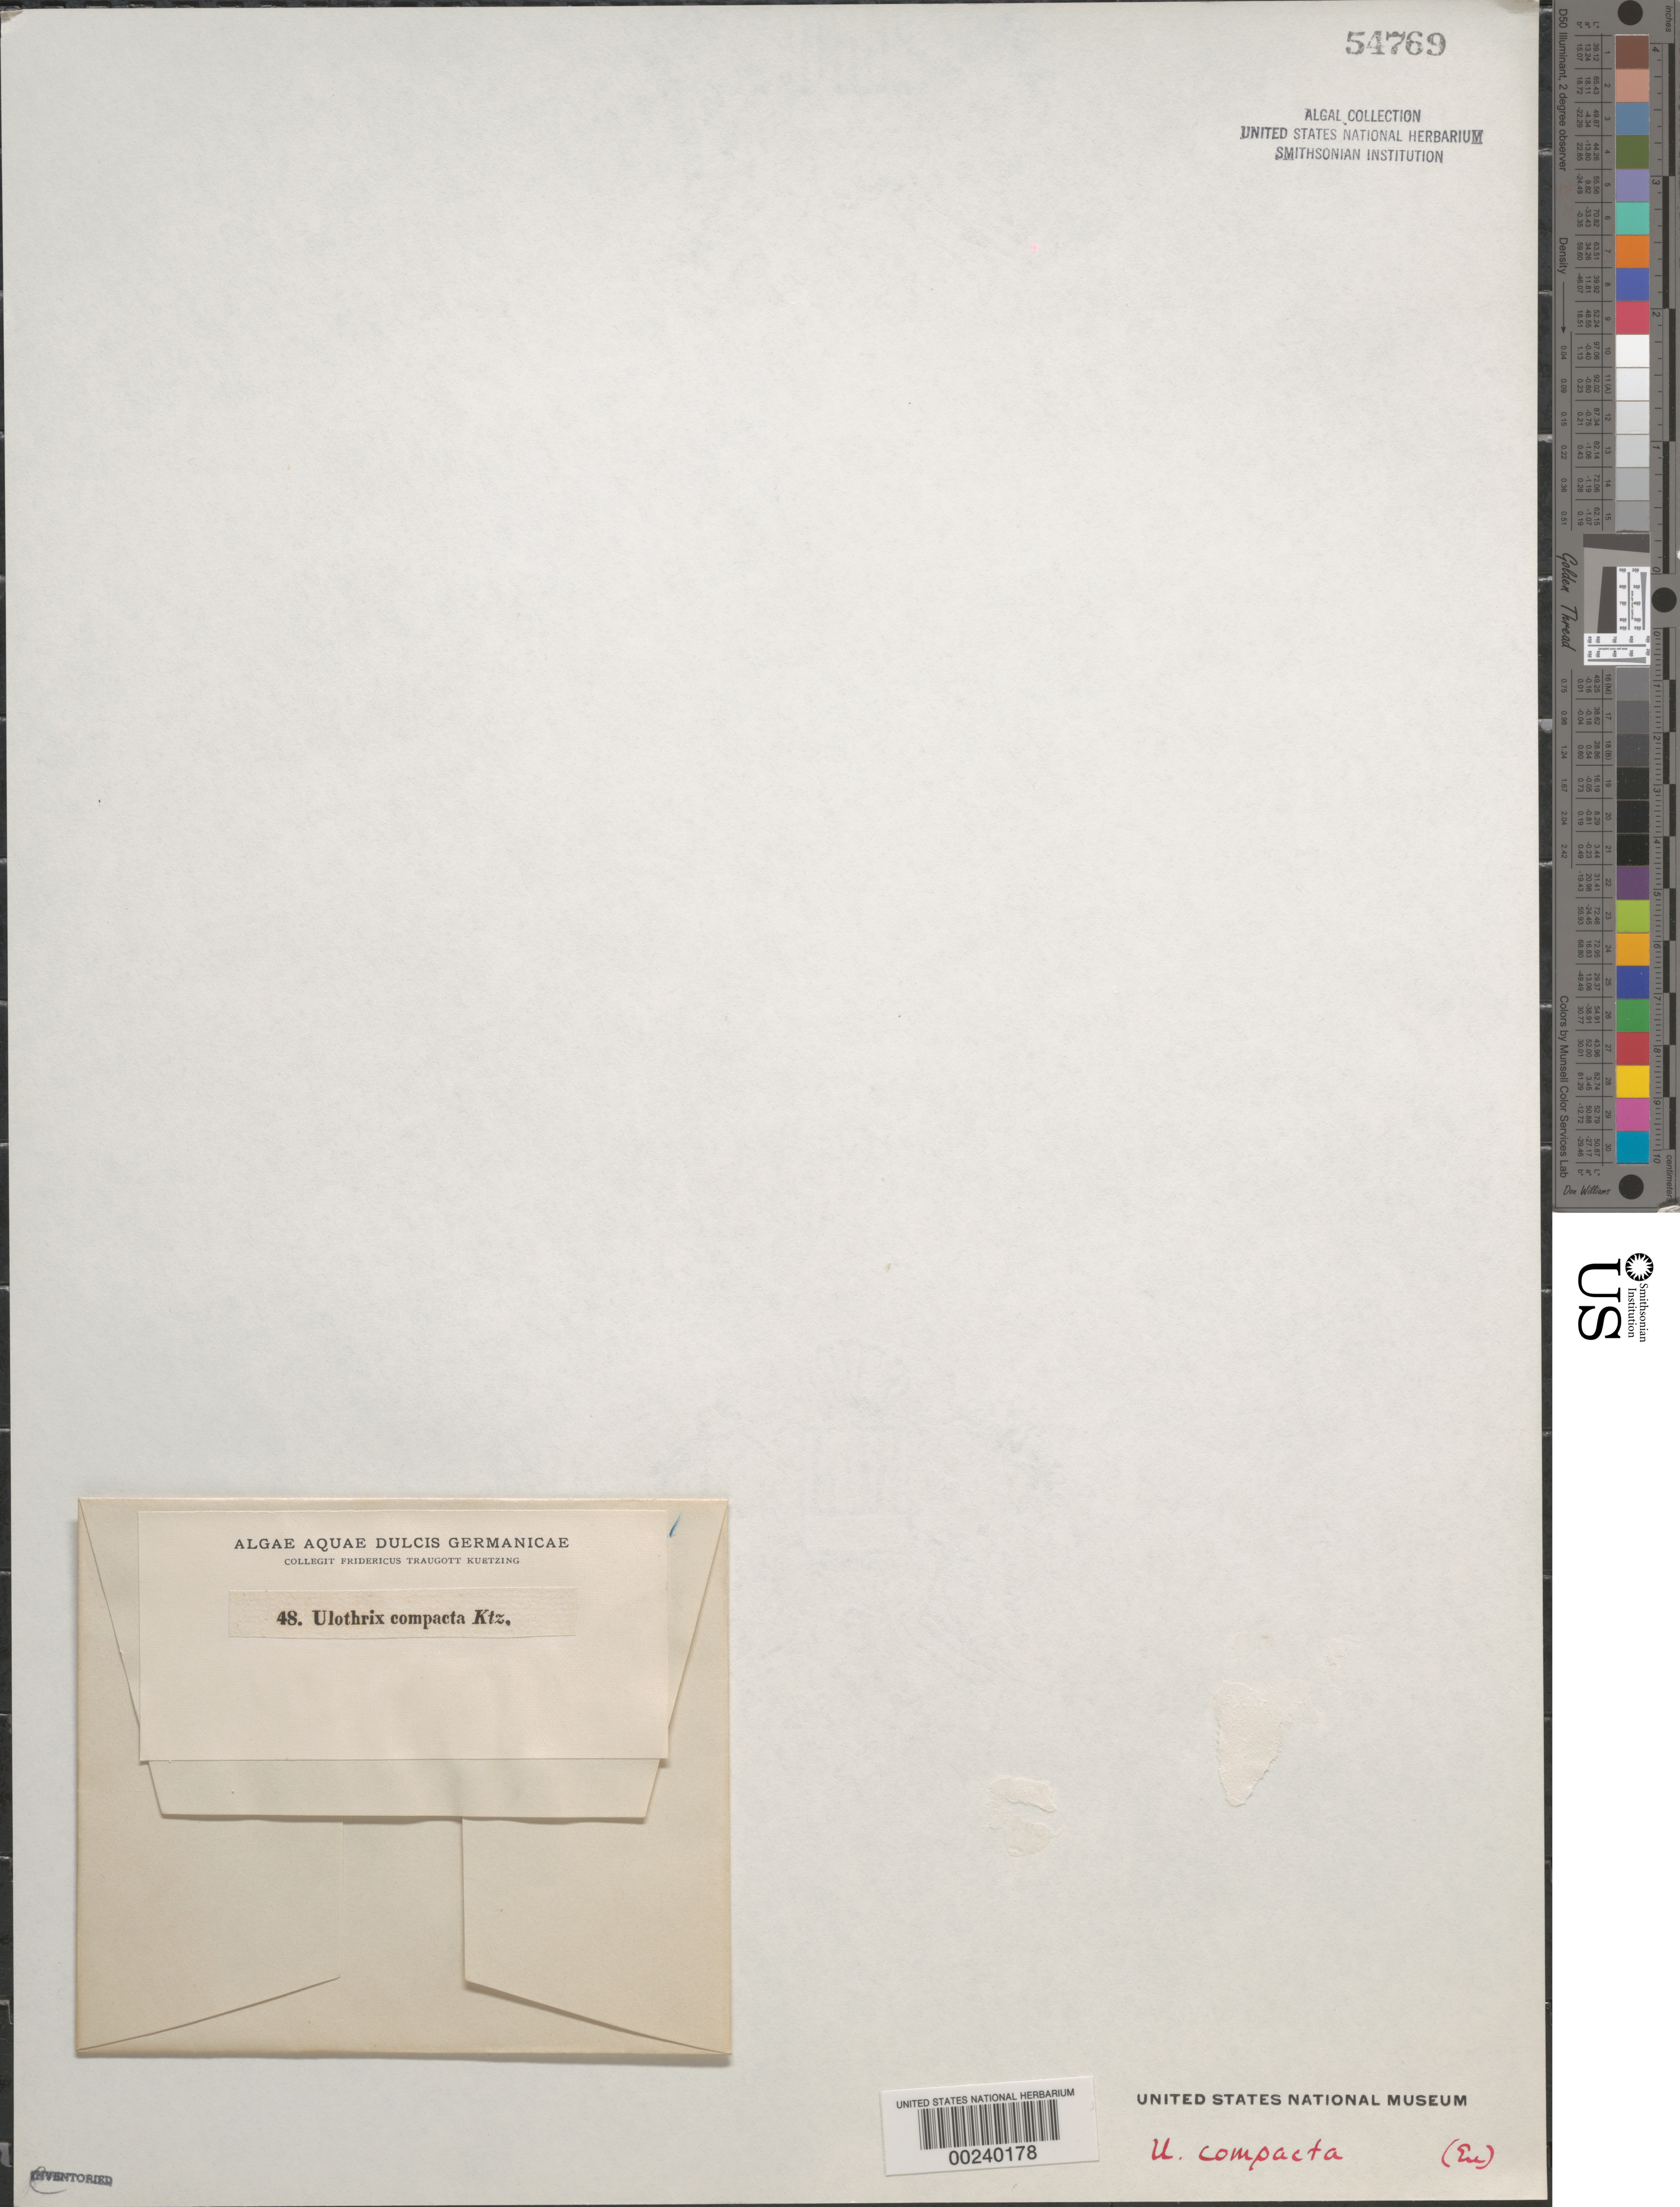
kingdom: Plantae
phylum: Chlorophyta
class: Ulvophyceae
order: Ulotrichales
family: Ulotrichaceae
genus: Ulothrix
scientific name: Ulothrix tenerrima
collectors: F. T. Kützing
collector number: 48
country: Germany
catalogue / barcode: US 54769